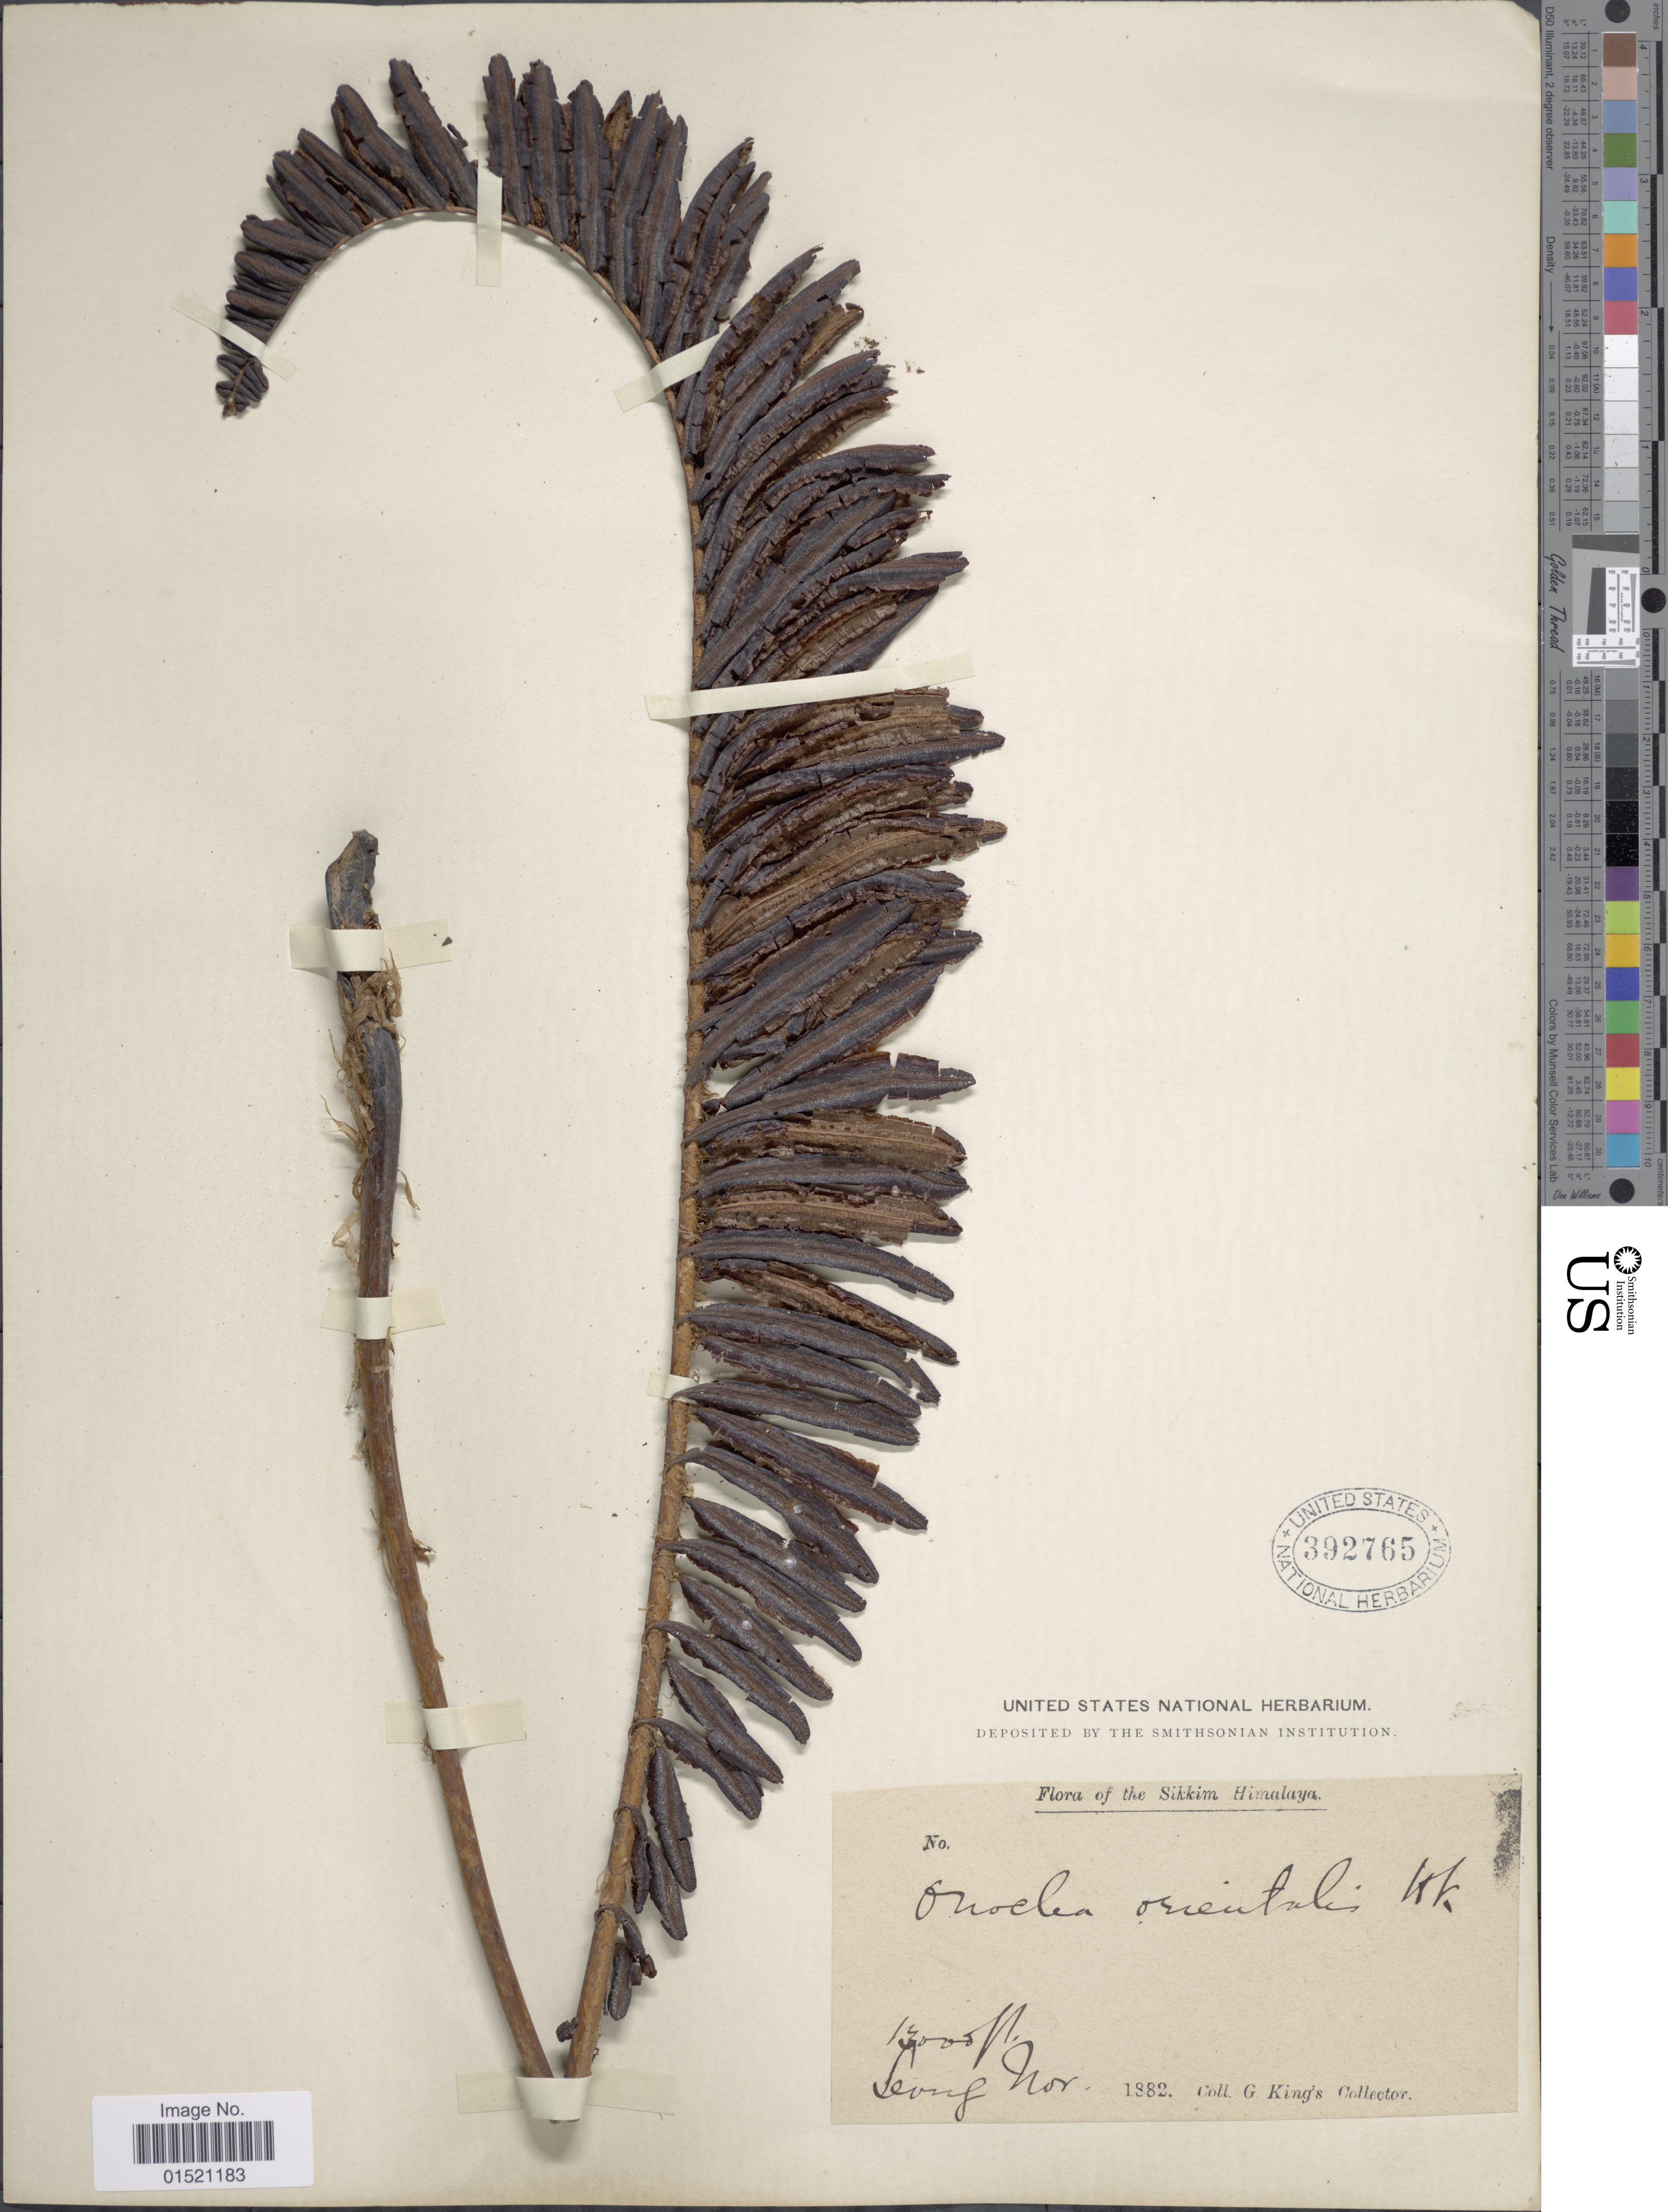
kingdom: Plantae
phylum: Tracheophyta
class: Polypodiopsida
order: Polypodiales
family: Onocleaceae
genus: Pentarhizidium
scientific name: Pentarhizidium orientale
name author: (Hook.) Hayata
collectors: Dr. King's collector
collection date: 1882-11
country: India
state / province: Sikkim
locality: Sikkim Himalaya, Seong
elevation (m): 3962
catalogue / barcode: US 392765